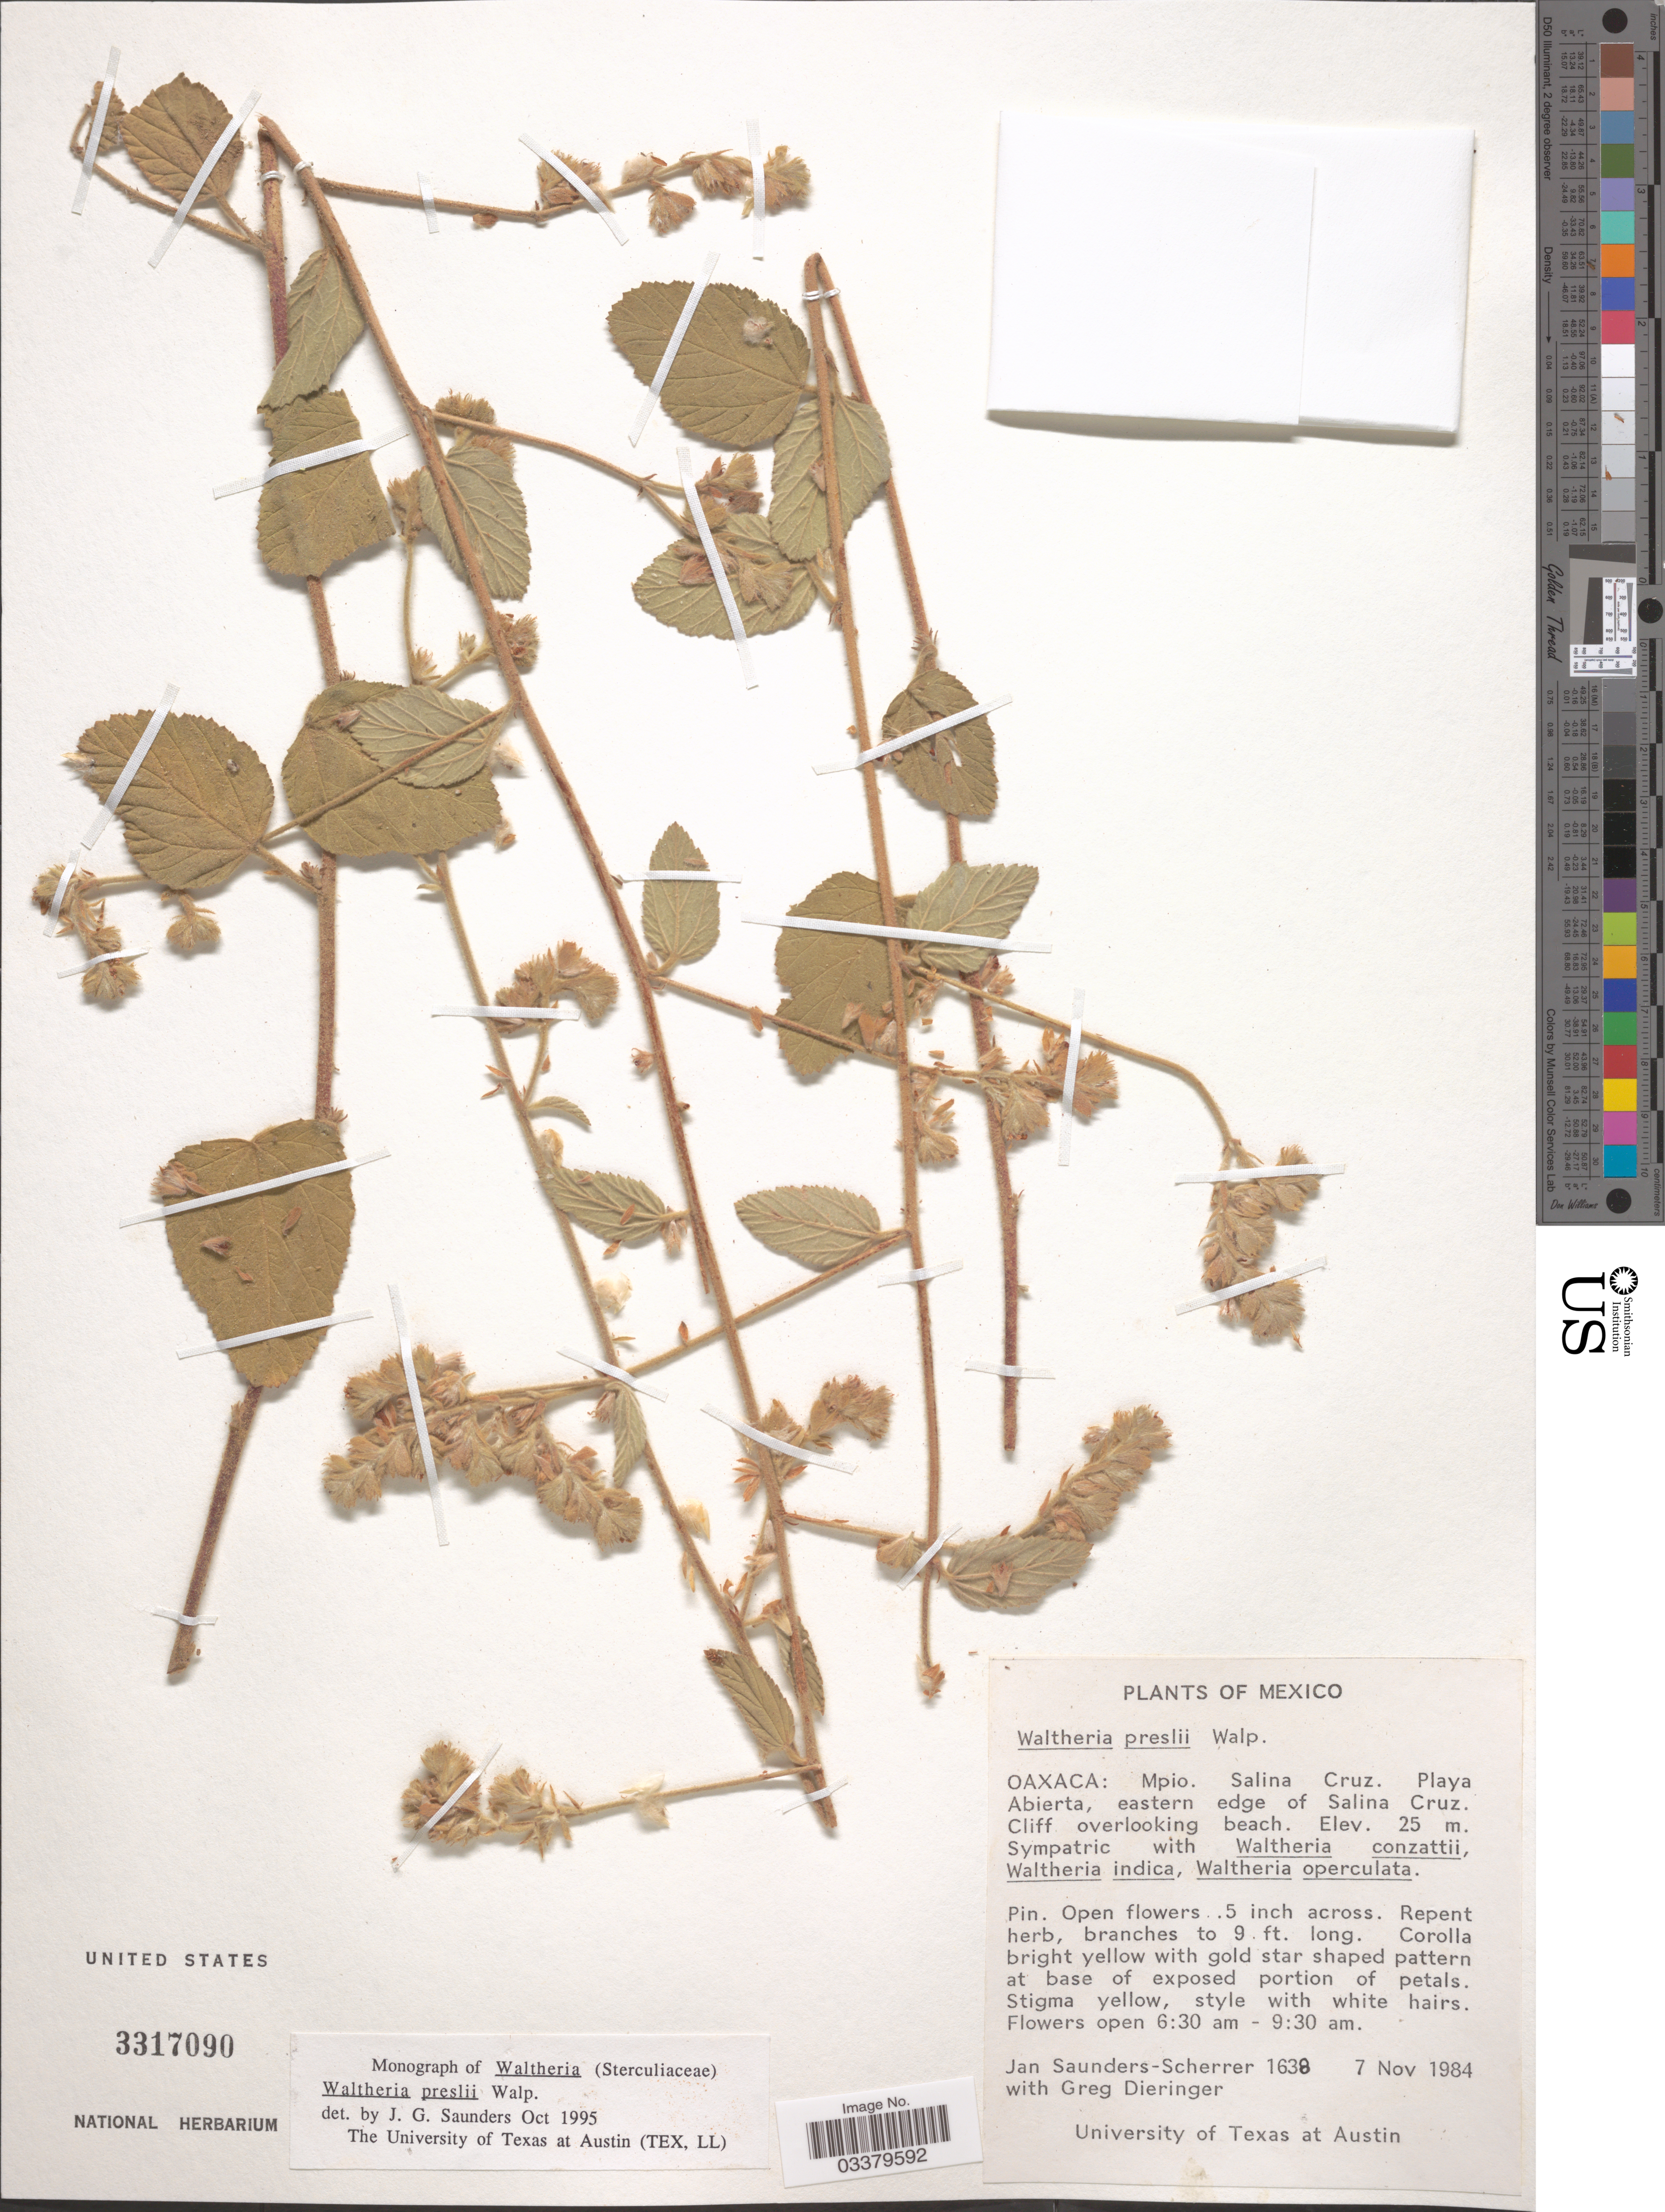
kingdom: Plantae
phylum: Tracheophyta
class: Magnoliopsida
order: Malvales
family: Malvaceae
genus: Waltheria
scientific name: Waltheria preslii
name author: Walp.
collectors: J. Saunders-Scherrer & G. Dieringer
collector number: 1638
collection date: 1984-11-07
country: Mexico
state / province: Oaxaca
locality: Mpio. Salina Cruz. Playa Abierta, eastern edge of Salina Cruz.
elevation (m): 25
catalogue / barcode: US 3317090